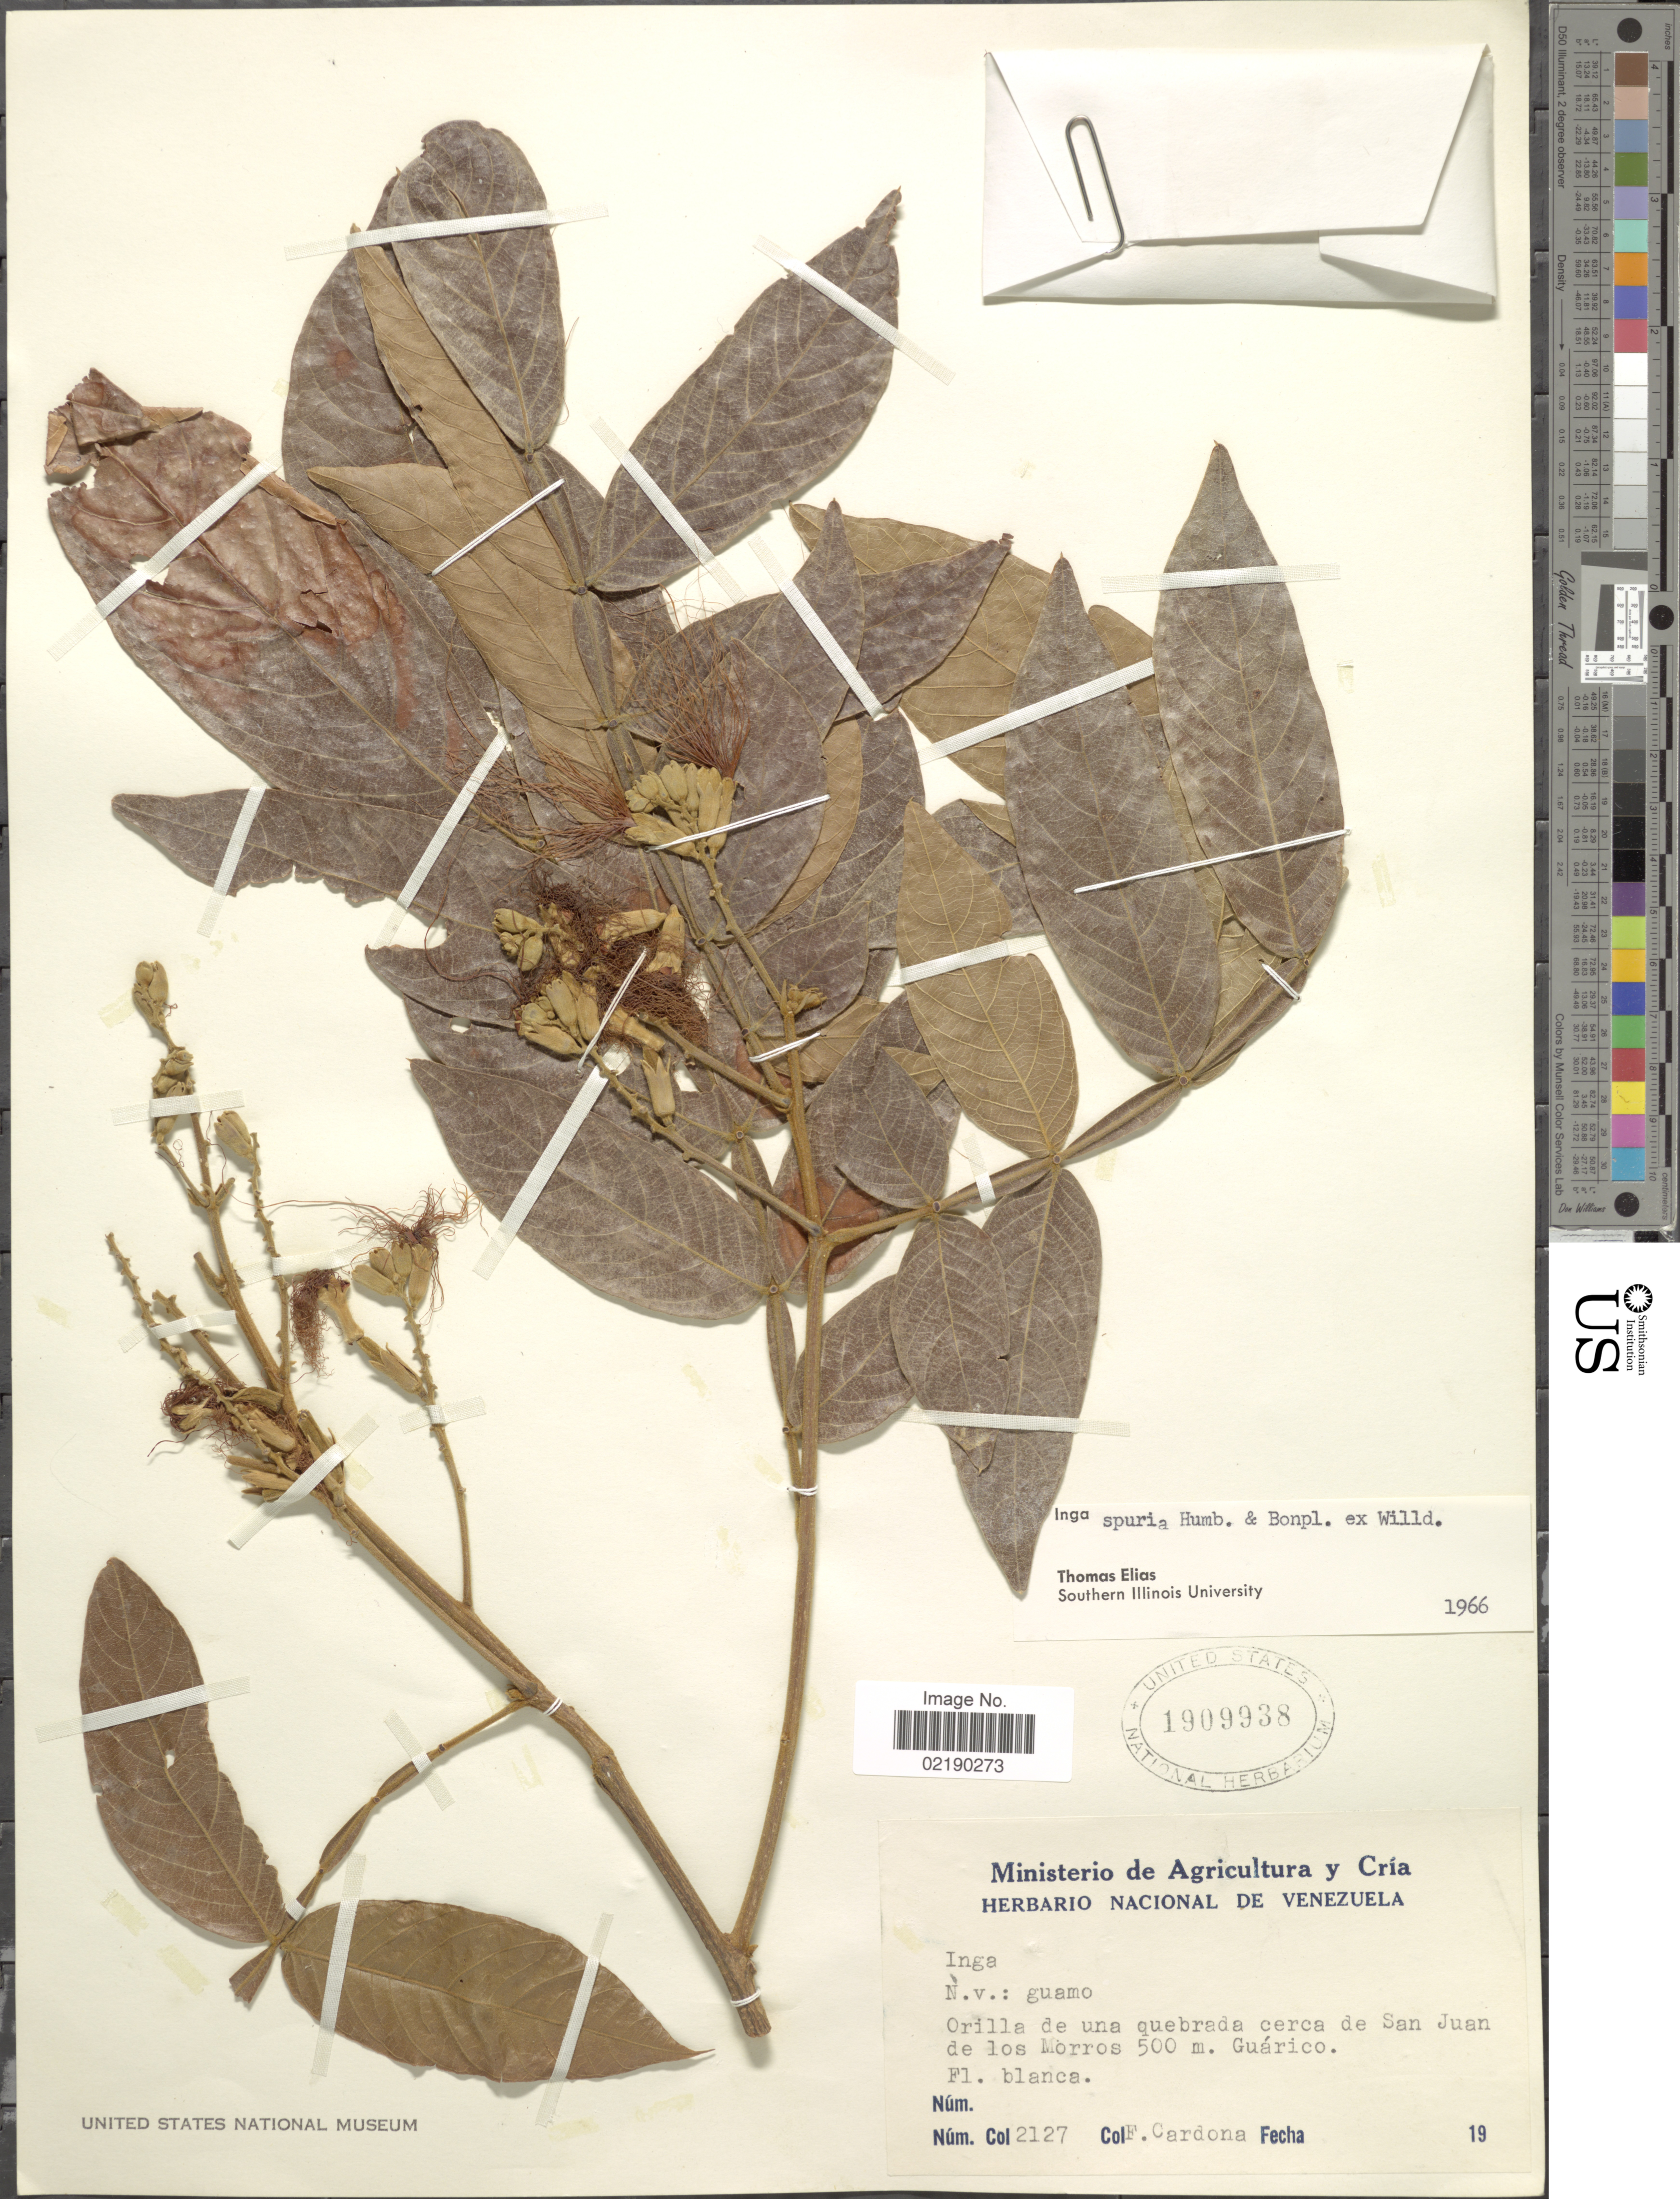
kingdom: Plantae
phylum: Tracheophyta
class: Magnoliopsida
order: Fabales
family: Fabaceae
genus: Inga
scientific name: Inga vera subsp. vera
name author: Willd.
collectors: F. Cardona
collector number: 2127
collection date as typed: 19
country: Venezuela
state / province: Guárico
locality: Orilla de una quebrada cerca de San Juan de los Morros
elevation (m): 500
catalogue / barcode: US 1909938